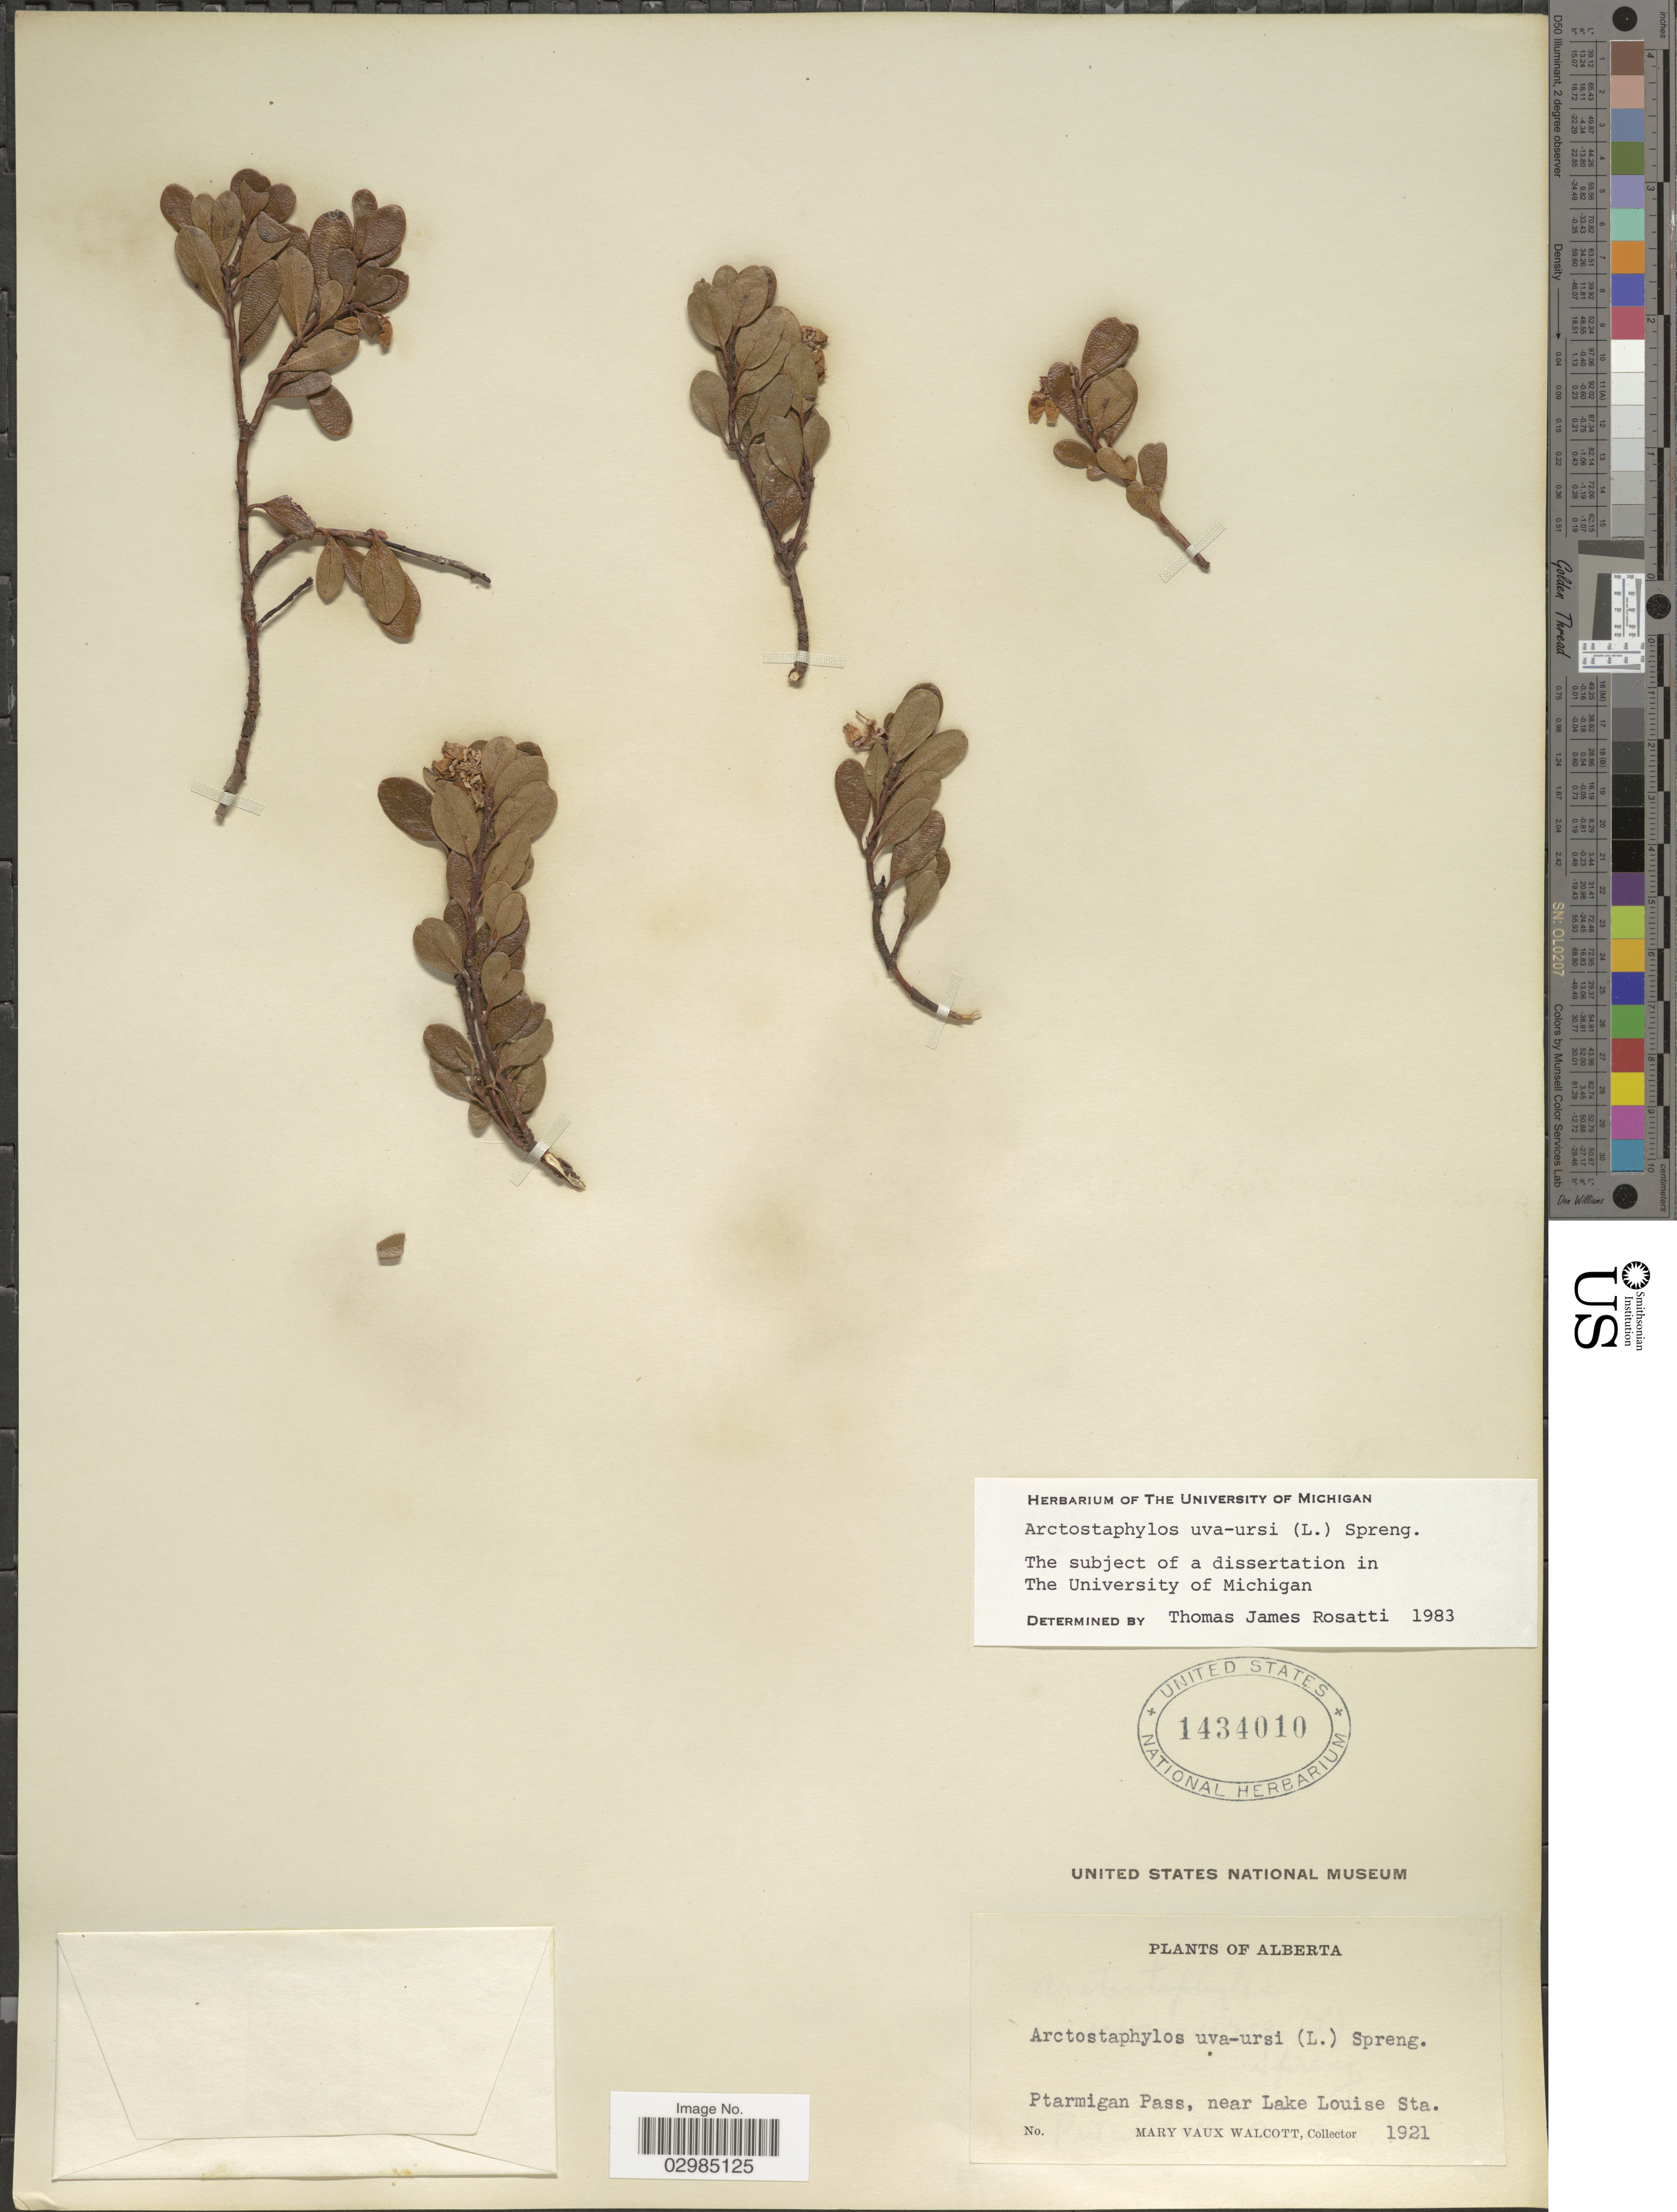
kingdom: Plantae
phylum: Tracheophyta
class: Magnoliopsida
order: Ericales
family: Ericaceae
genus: Arctostaphylos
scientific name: Arctostaphylos uva-ursi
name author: (L.) Spreng.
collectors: M. Walcott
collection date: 1921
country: Canada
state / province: Alberta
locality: Ptarmigan Pass, near Lake Louise Sta.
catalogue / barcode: US 1434010